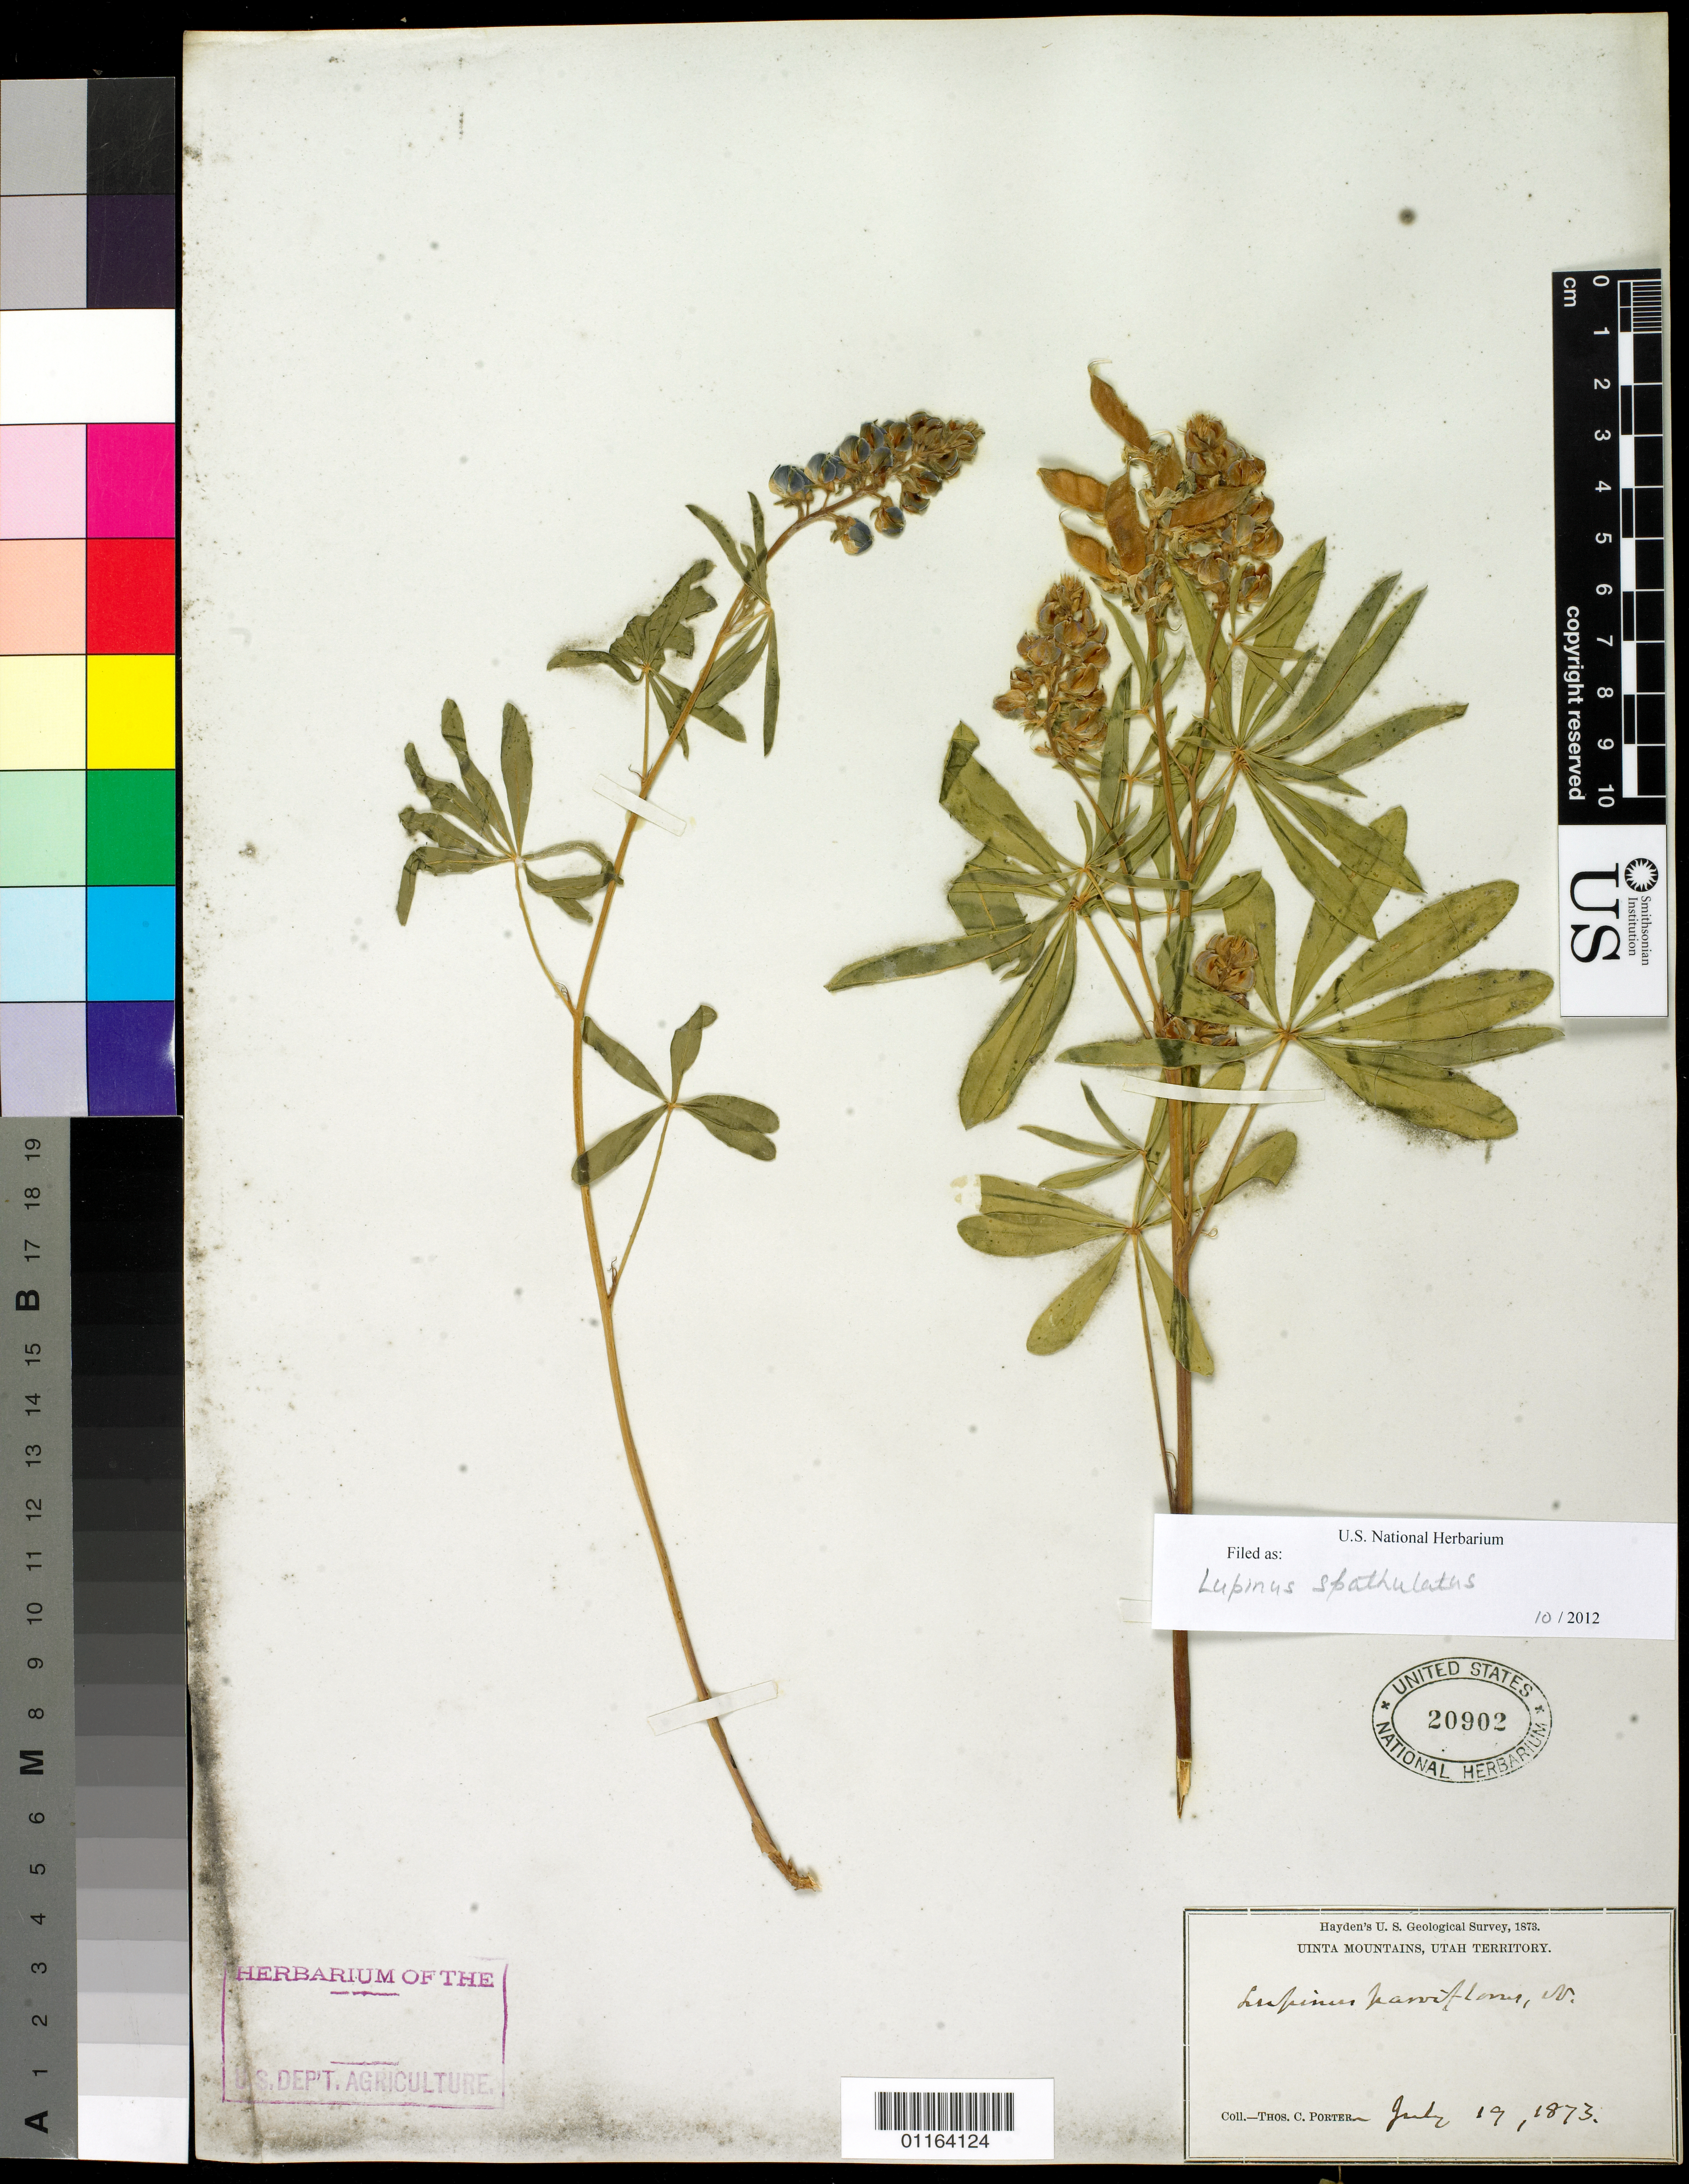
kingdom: Plantae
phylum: Tracheophyta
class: Magnoliopsida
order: Fabales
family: Fabaceae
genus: Lupinus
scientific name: Lupinus spathulatus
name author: Rydb.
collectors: T. C. Porter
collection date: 1873-07-19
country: United States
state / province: Utah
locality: Uinta Mts., Utah Territory.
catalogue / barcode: US 20902